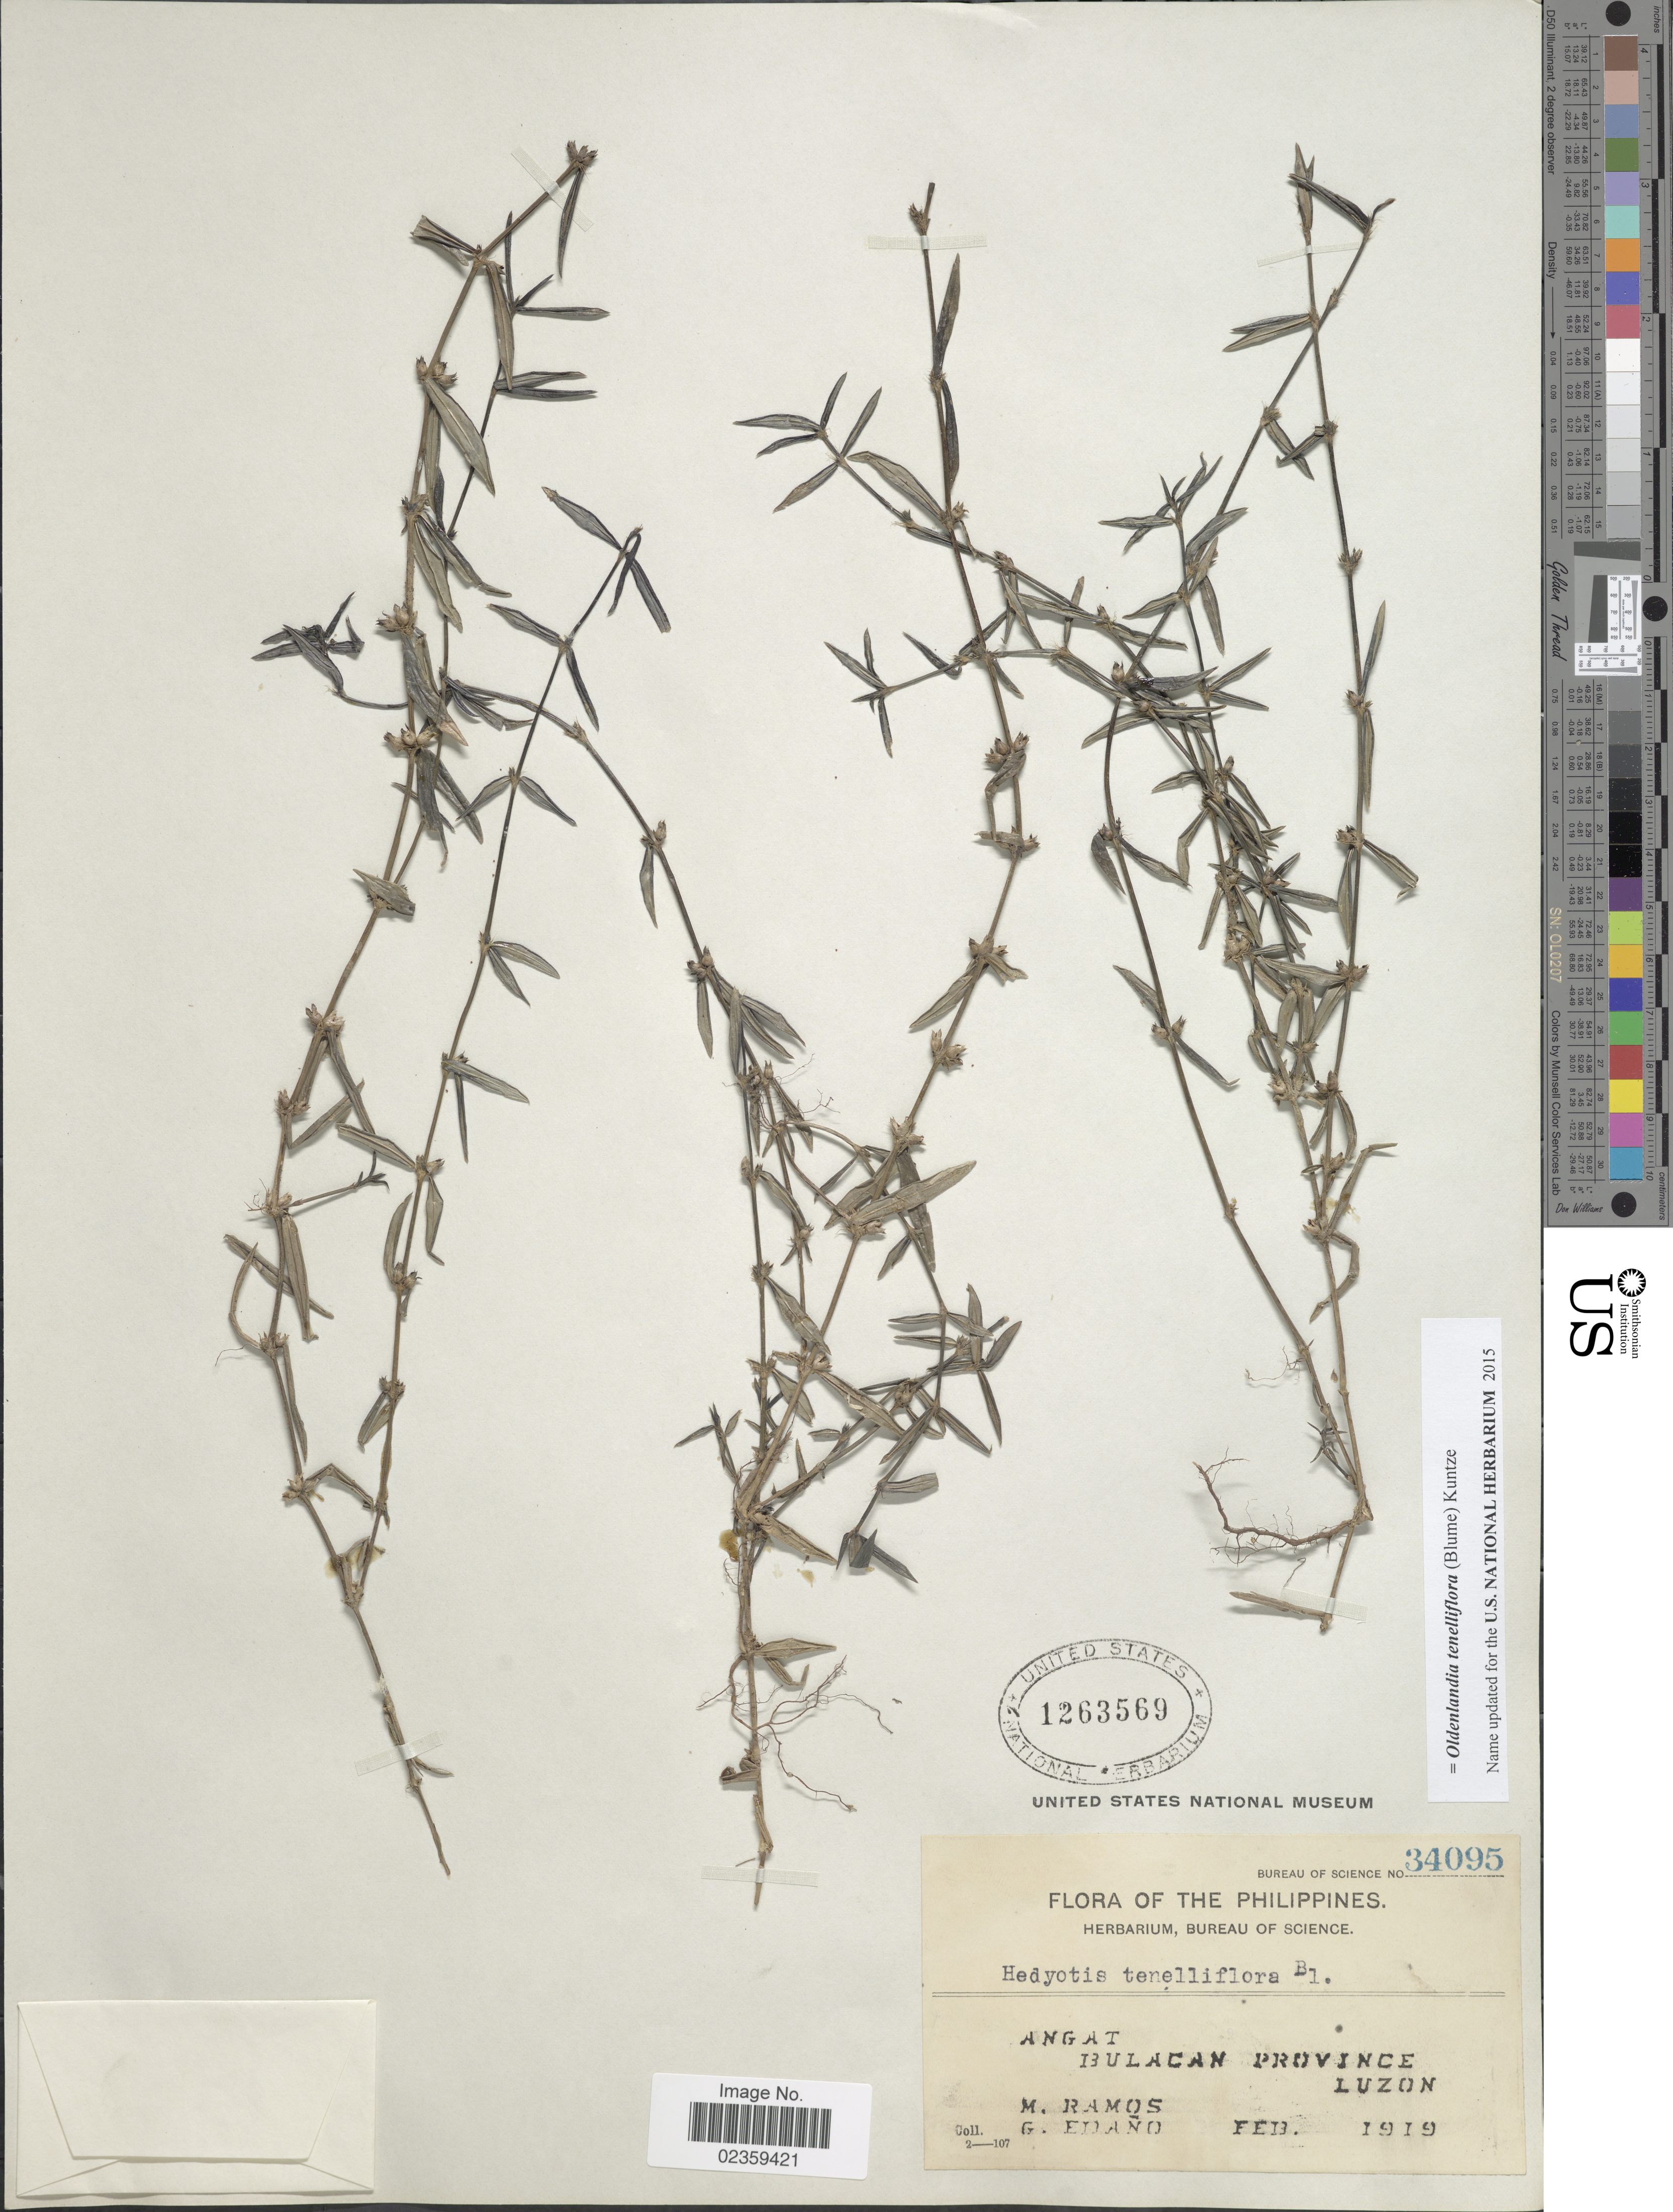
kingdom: Plantae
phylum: Tracheophyta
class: Magnoliopsida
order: Gentianales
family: Rubiaceae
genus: Oldenlandia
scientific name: Oldenlandia tenelliflora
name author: (Blume) Kuntze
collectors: M. Ramos & G. Edaño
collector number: Bureau of Science 34095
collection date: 1919-02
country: Philippines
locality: Angat. Bulacan Province. Luzon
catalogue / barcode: US 1263569